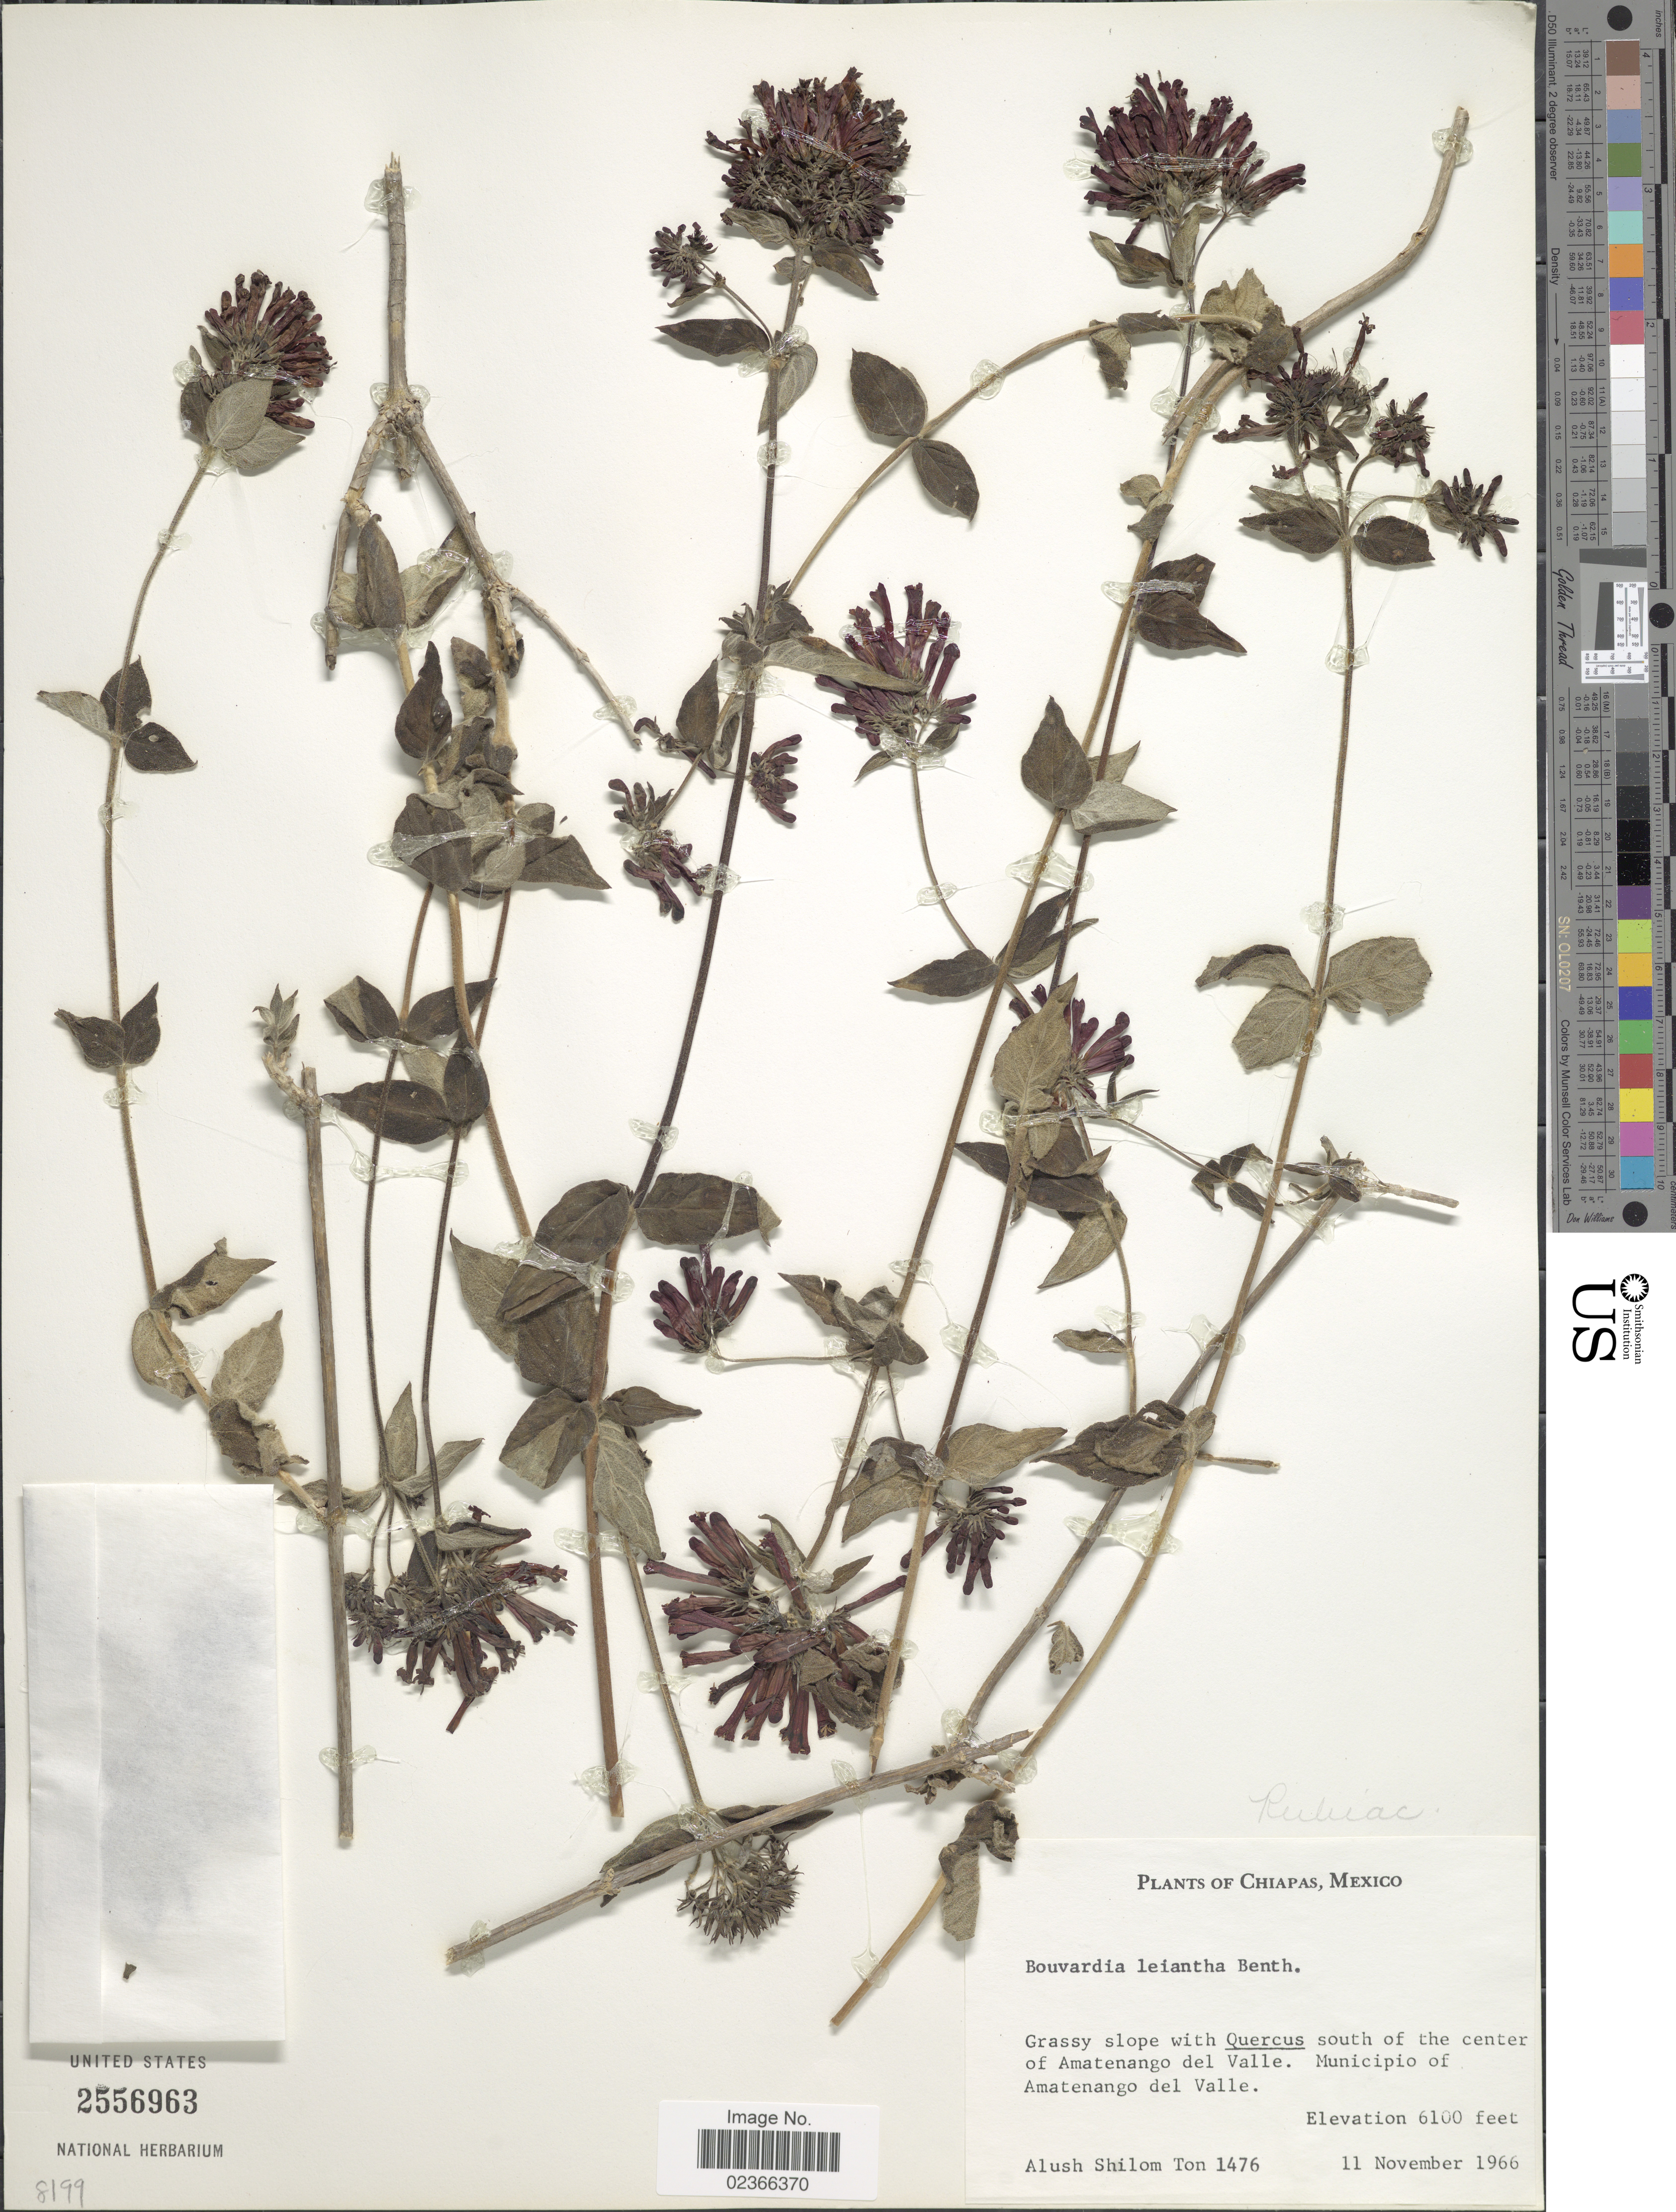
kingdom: Plantae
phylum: Tracheophyta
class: Magnoliopsida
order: Gentianales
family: Rubiaceae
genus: Bouvardia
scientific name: Bouvardia leiantha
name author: Benth.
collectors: A. S. Ton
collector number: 1476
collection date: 1966-11-11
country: Mexico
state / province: Chiapas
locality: Grassy slope with Quercus south of the center of Amatenango del Valle. Municipio of Amatenango del Valle.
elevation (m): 1859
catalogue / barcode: US 2556963